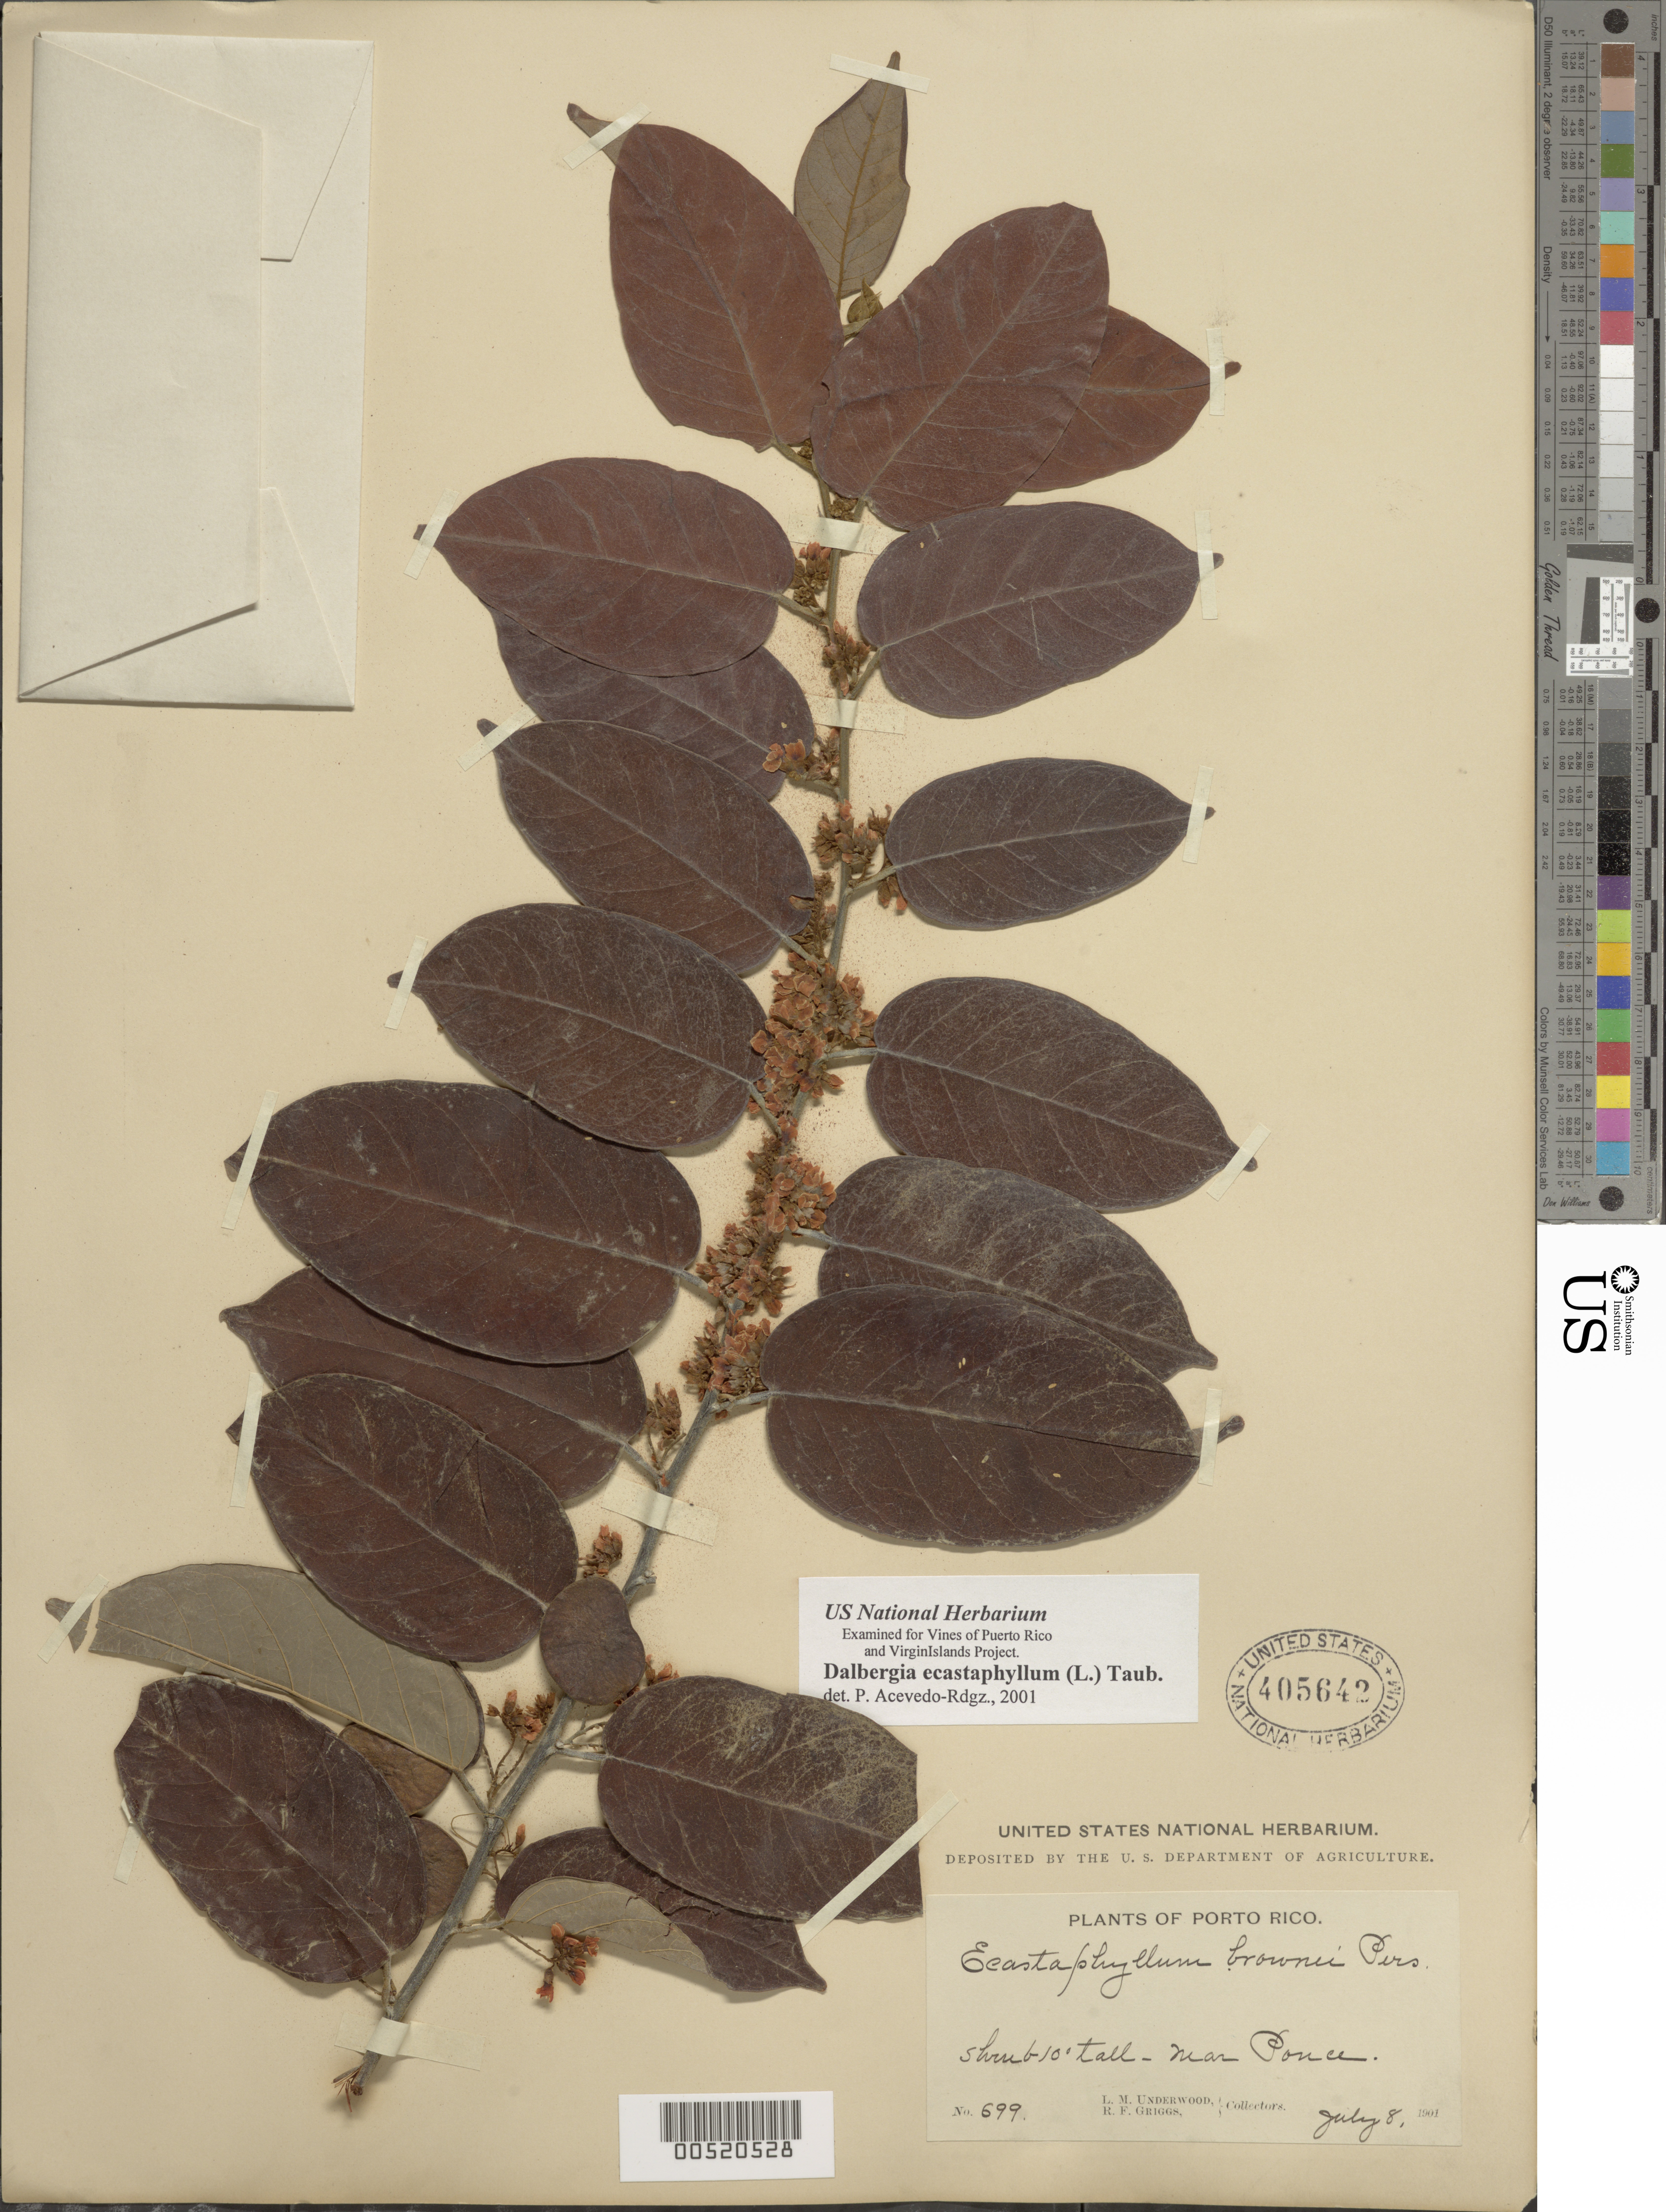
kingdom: Plantae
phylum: Tracheophyta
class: Magnoliopsida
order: Fabales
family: Fabaceae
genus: Dalbergia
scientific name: Dalbergia hecastophyllum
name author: (L.) Taub.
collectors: L. M. Underwood & R. F. Griggs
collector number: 699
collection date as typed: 08 Jul 1901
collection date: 1901-07-08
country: Puerto Rico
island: Greater Antilles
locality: near Ponce.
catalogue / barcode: US 405642